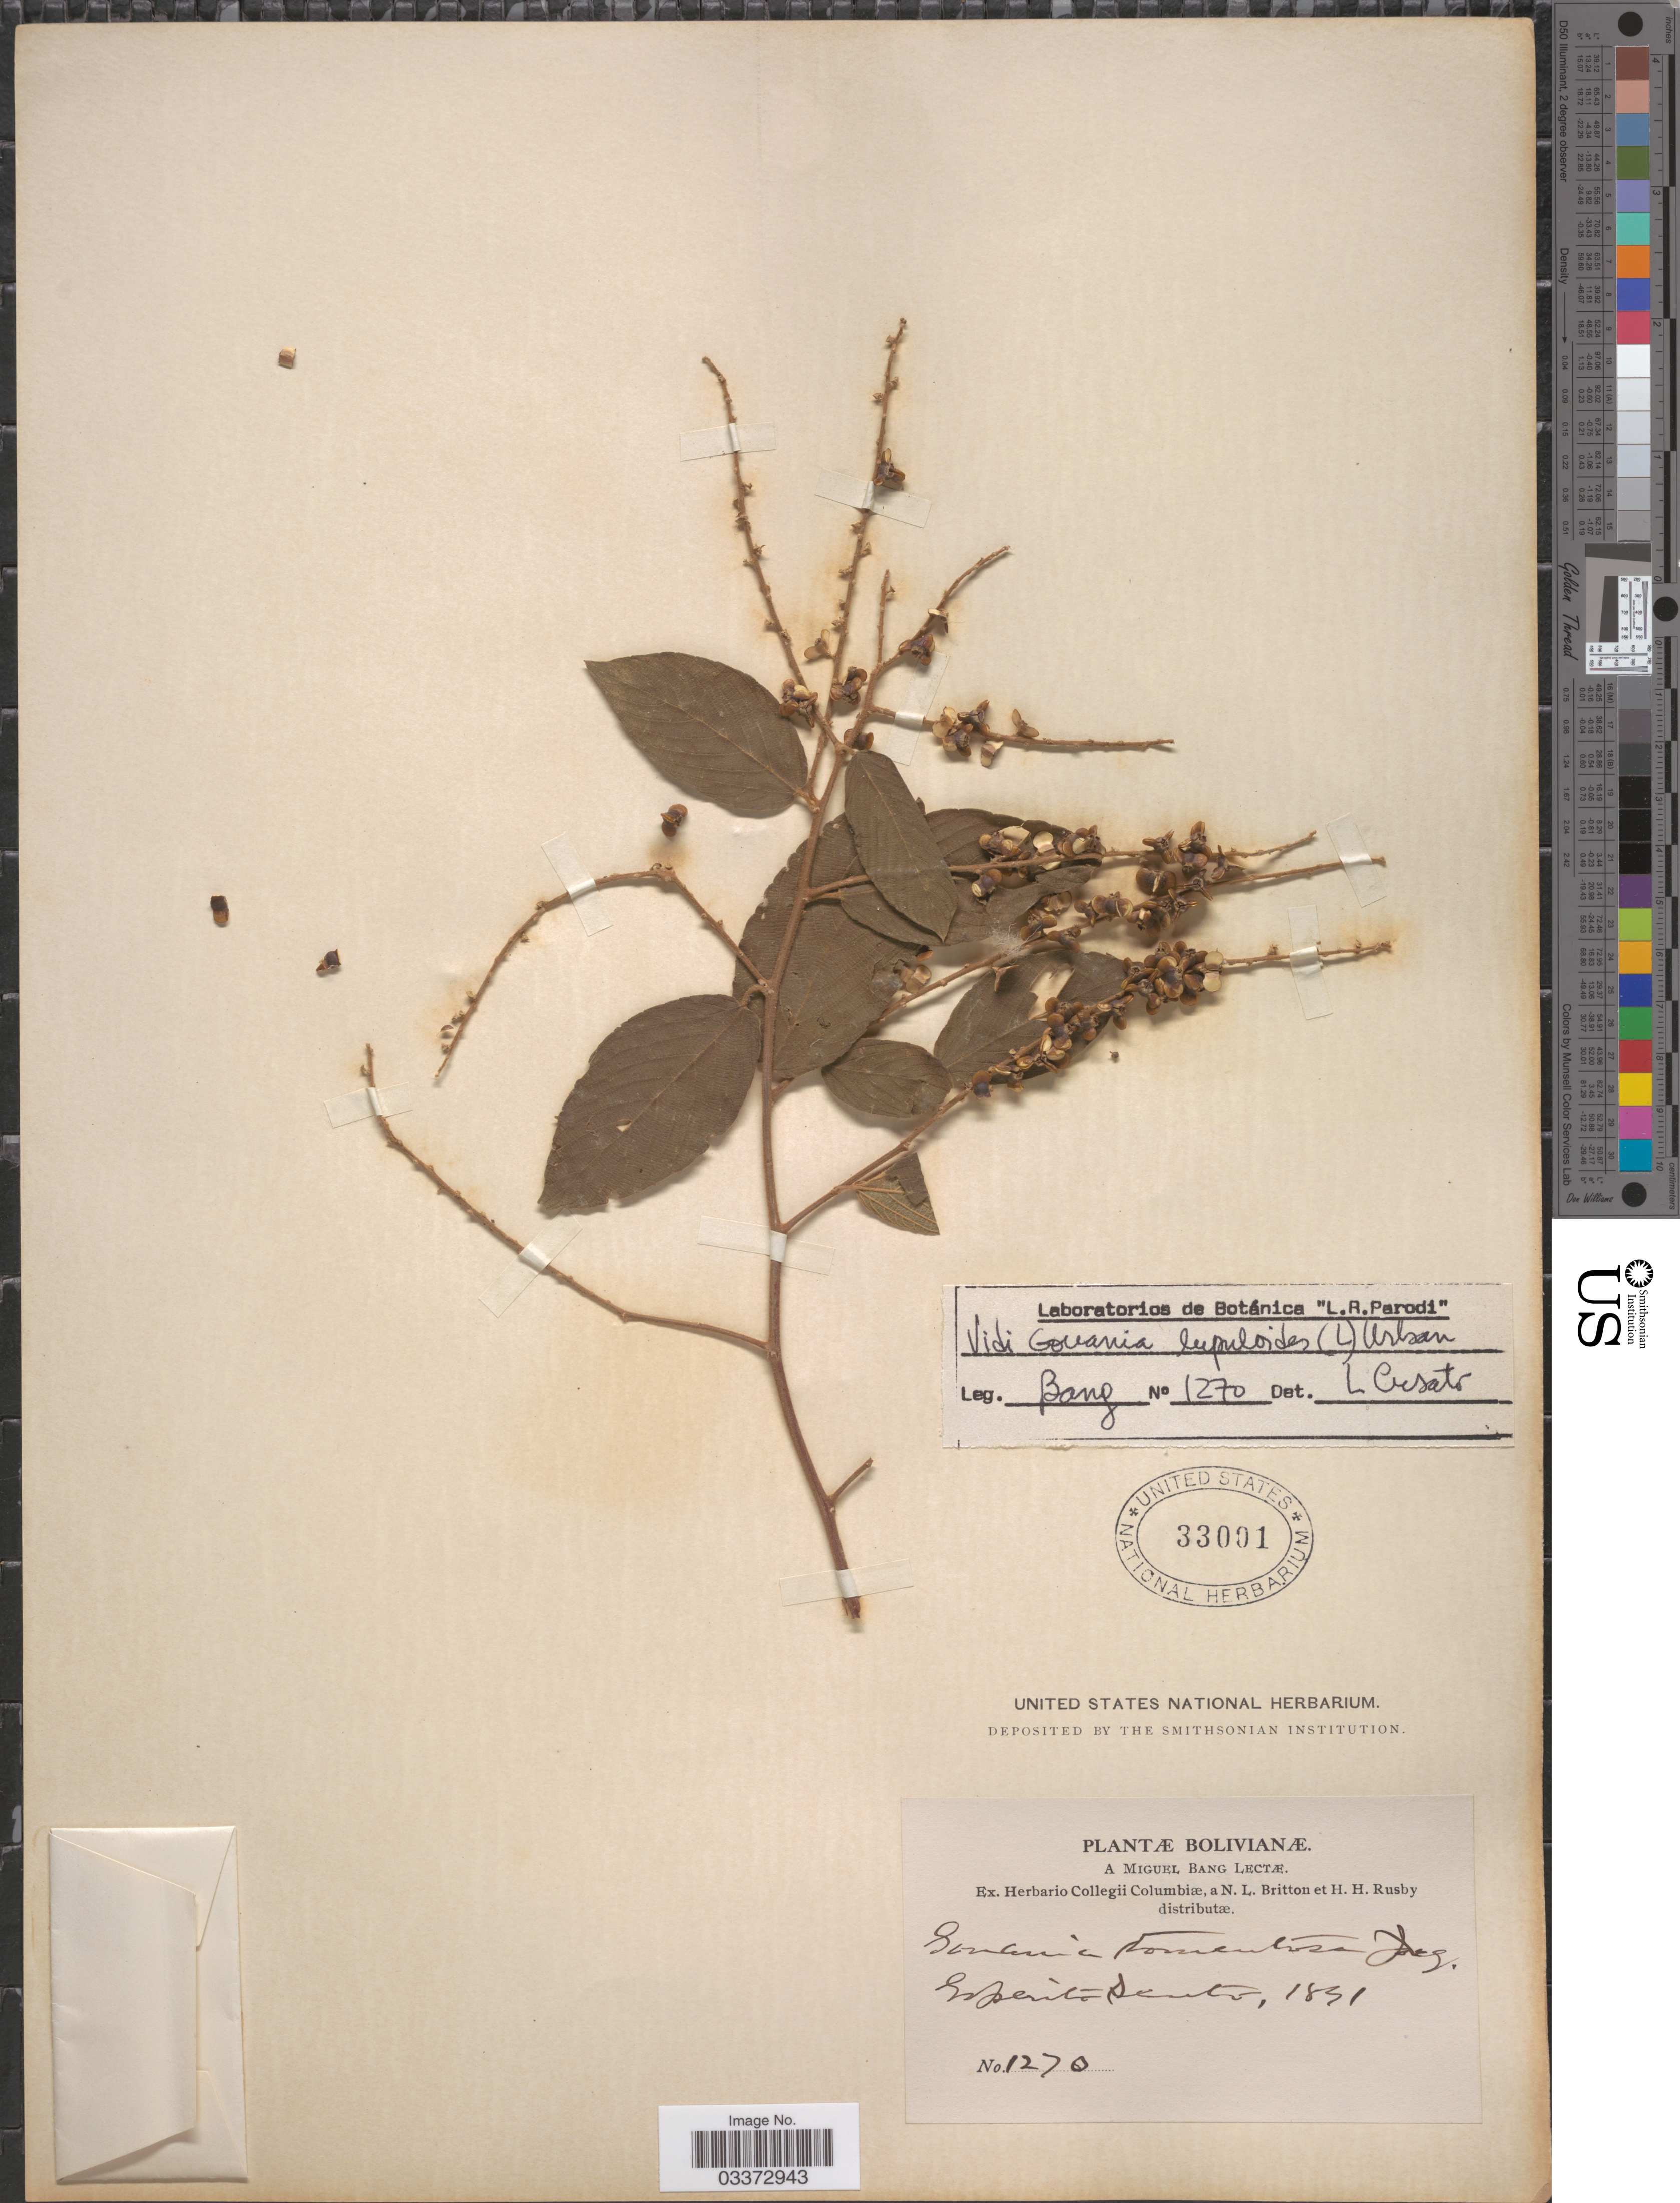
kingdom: Plantae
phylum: Tracheophyta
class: Magnoliopsida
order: Rosales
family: Rhamnaceae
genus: Gouania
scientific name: Gouania polygama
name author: (Jacq.) Urb.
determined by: Figueira, Mauricio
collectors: M. Bang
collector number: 1270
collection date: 1891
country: Bolivia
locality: Esperitu Santo.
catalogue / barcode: US 33001